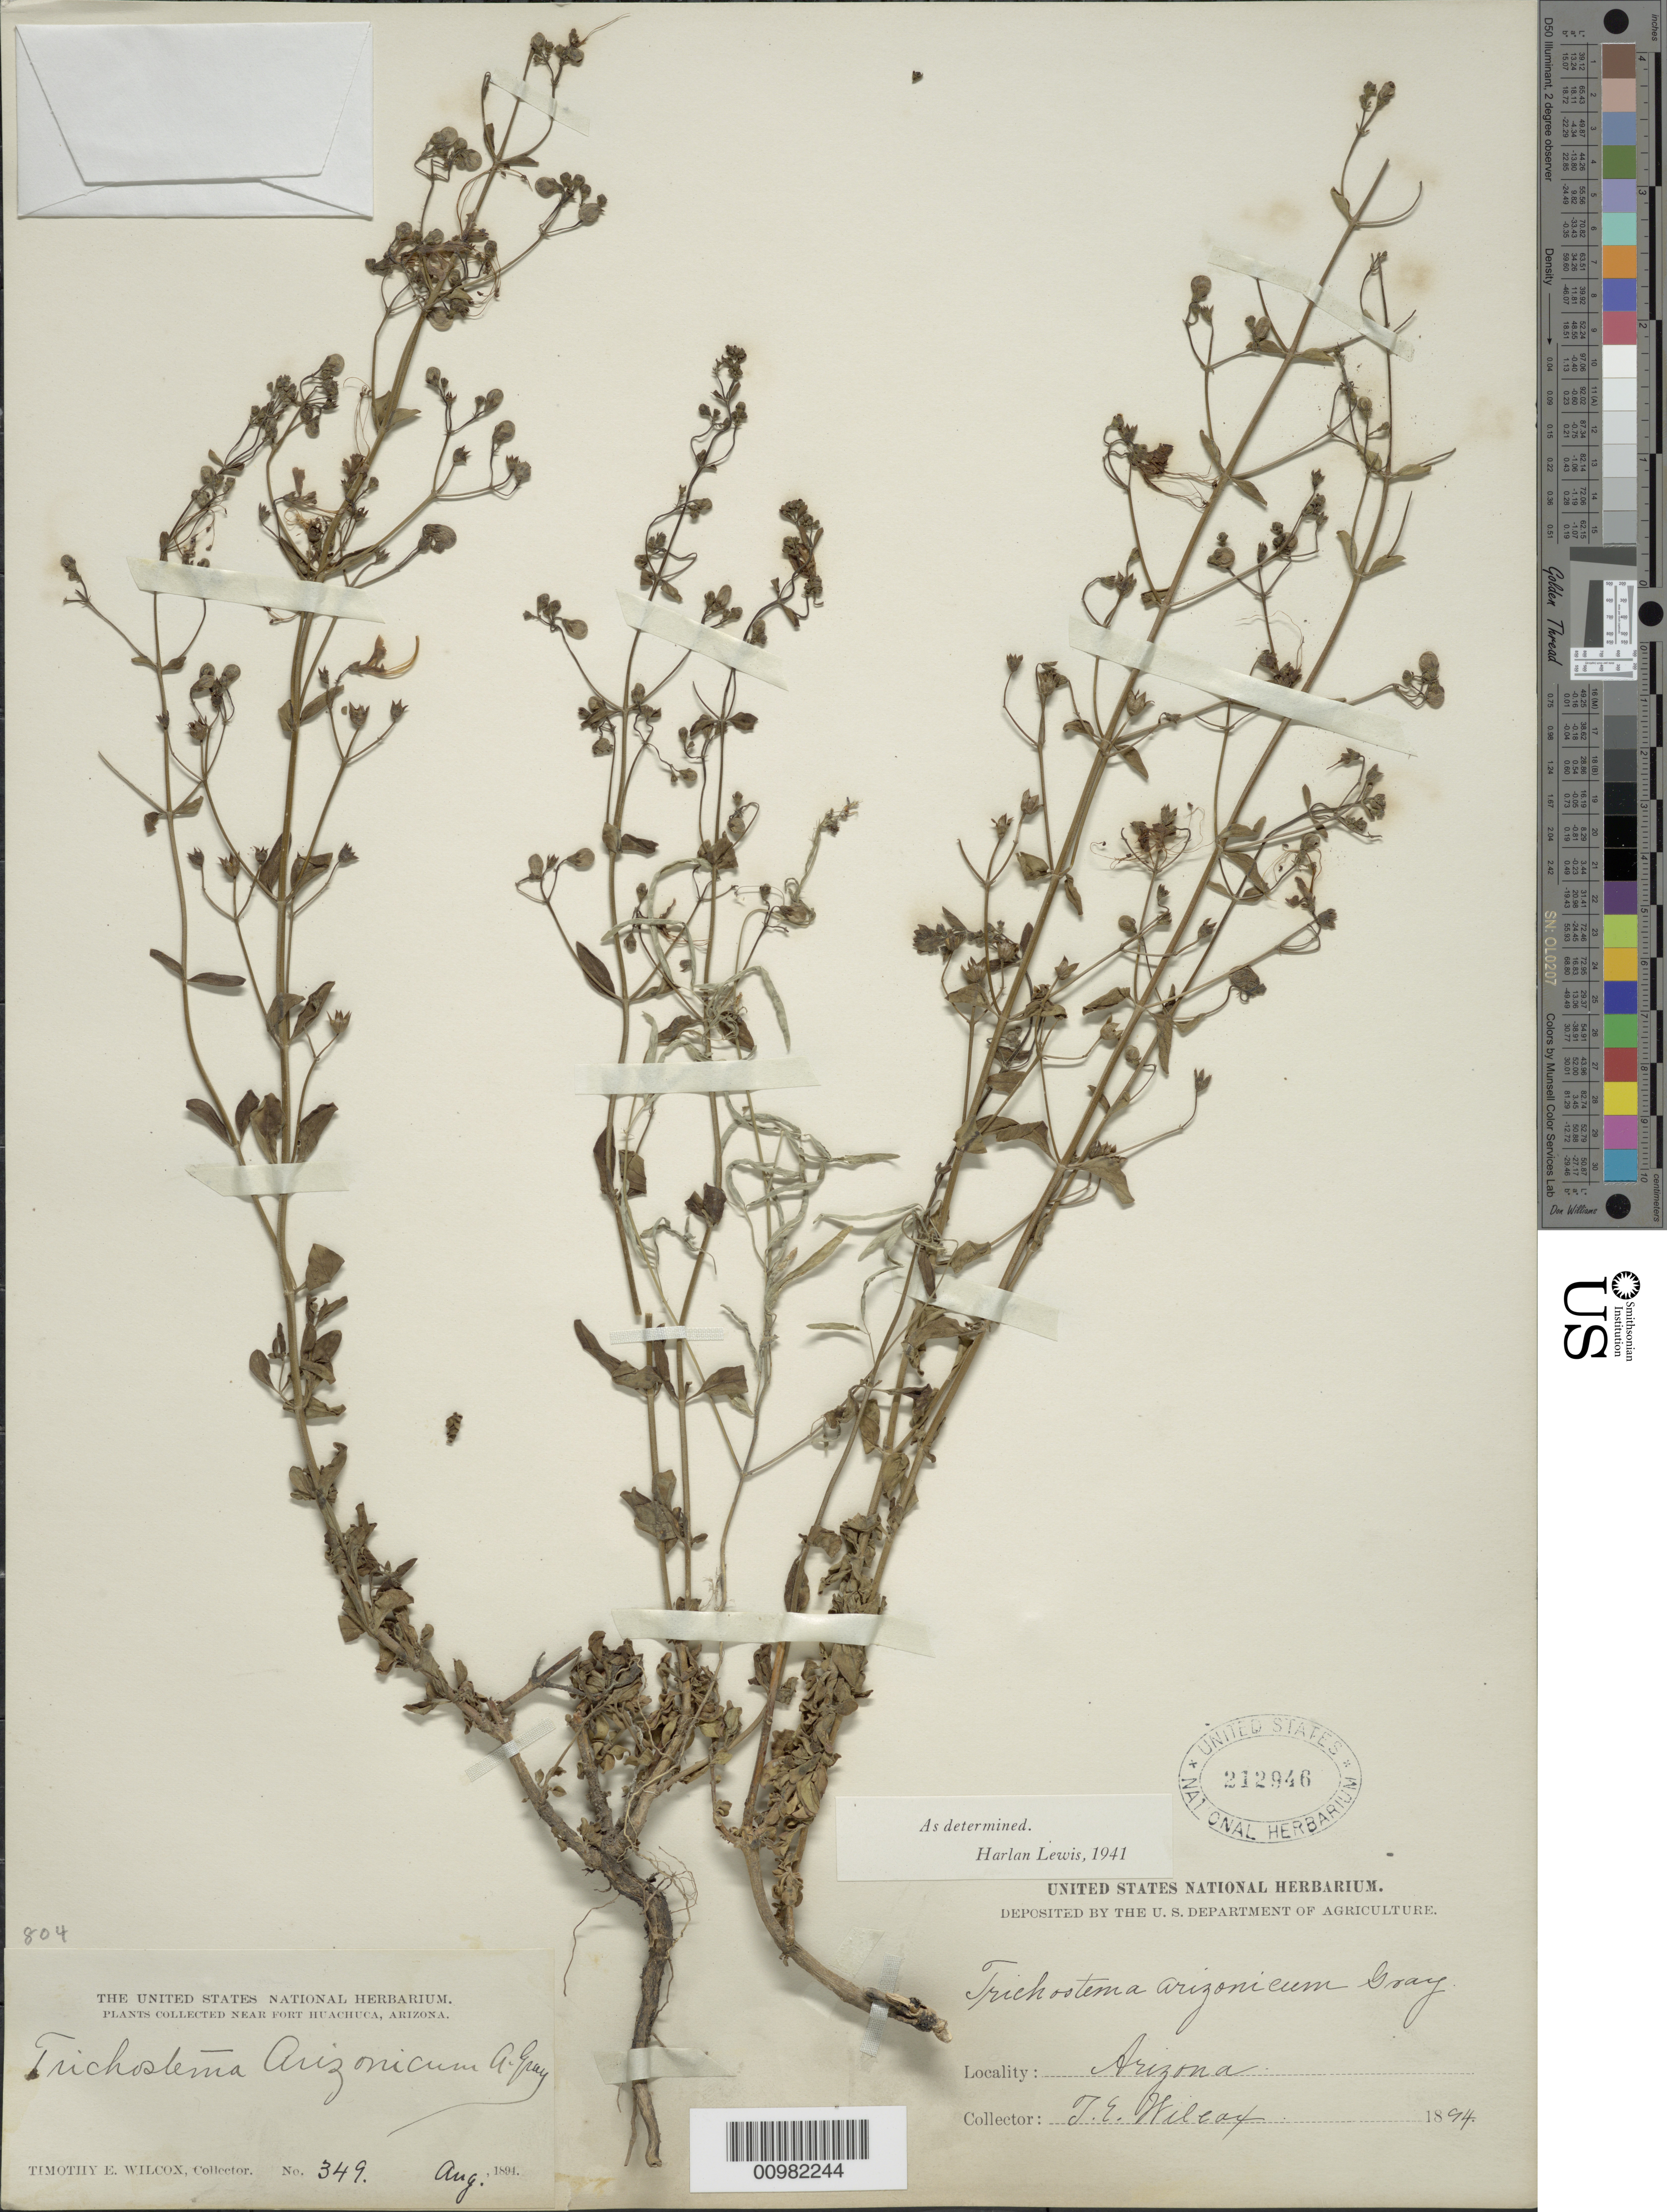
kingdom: Plantae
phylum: Tracheophyta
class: Magnoliopsida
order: Lamiales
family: Lamiaceae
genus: Trichostema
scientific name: Trichostema arizonicum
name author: A. Gray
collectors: T. E. Wilcox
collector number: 349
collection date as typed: Aug 1894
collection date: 1894-08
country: United States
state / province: Arizona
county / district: Cochise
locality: Near Fort Huachuca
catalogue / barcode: US 212946